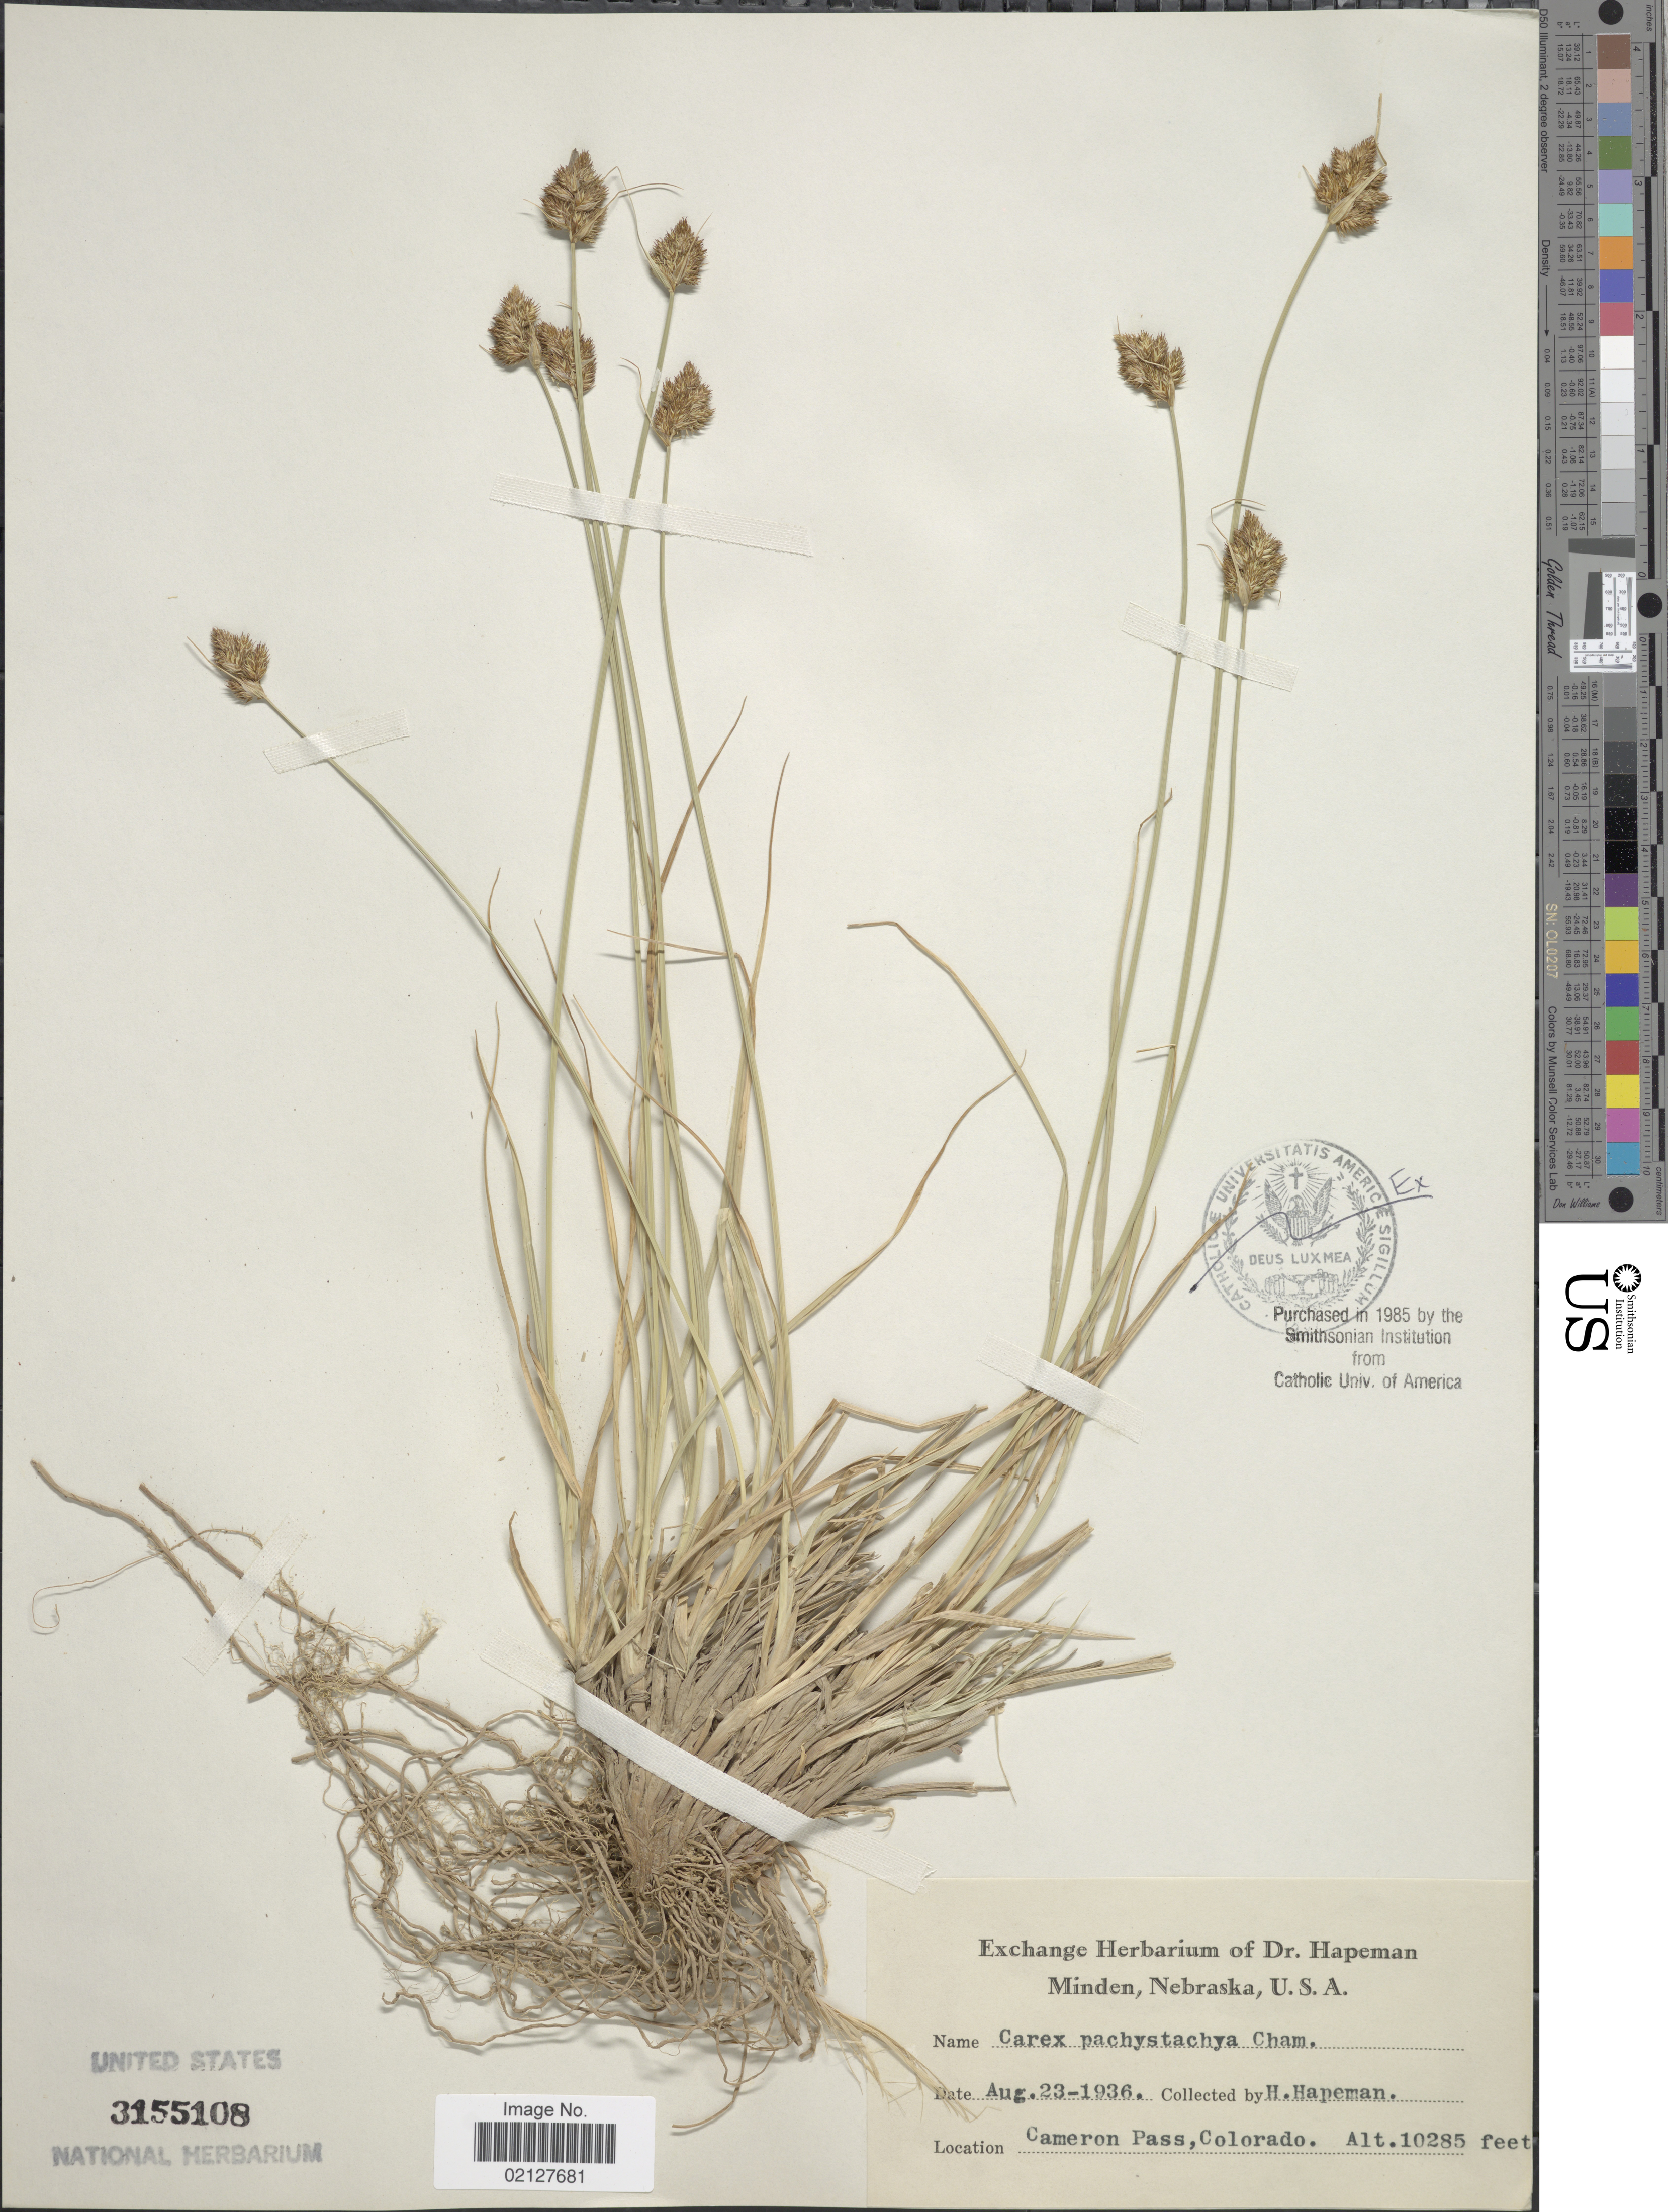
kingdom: Plantae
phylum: Tracheophyta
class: Liliopsida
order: Poales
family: Cyperaceae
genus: Carex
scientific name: Carex pachystachya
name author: Cham. ex Steud.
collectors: H. Hapeman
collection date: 1936-08-23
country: United States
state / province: Colorado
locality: Cameron Pass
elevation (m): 3135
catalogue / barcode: US 3155108